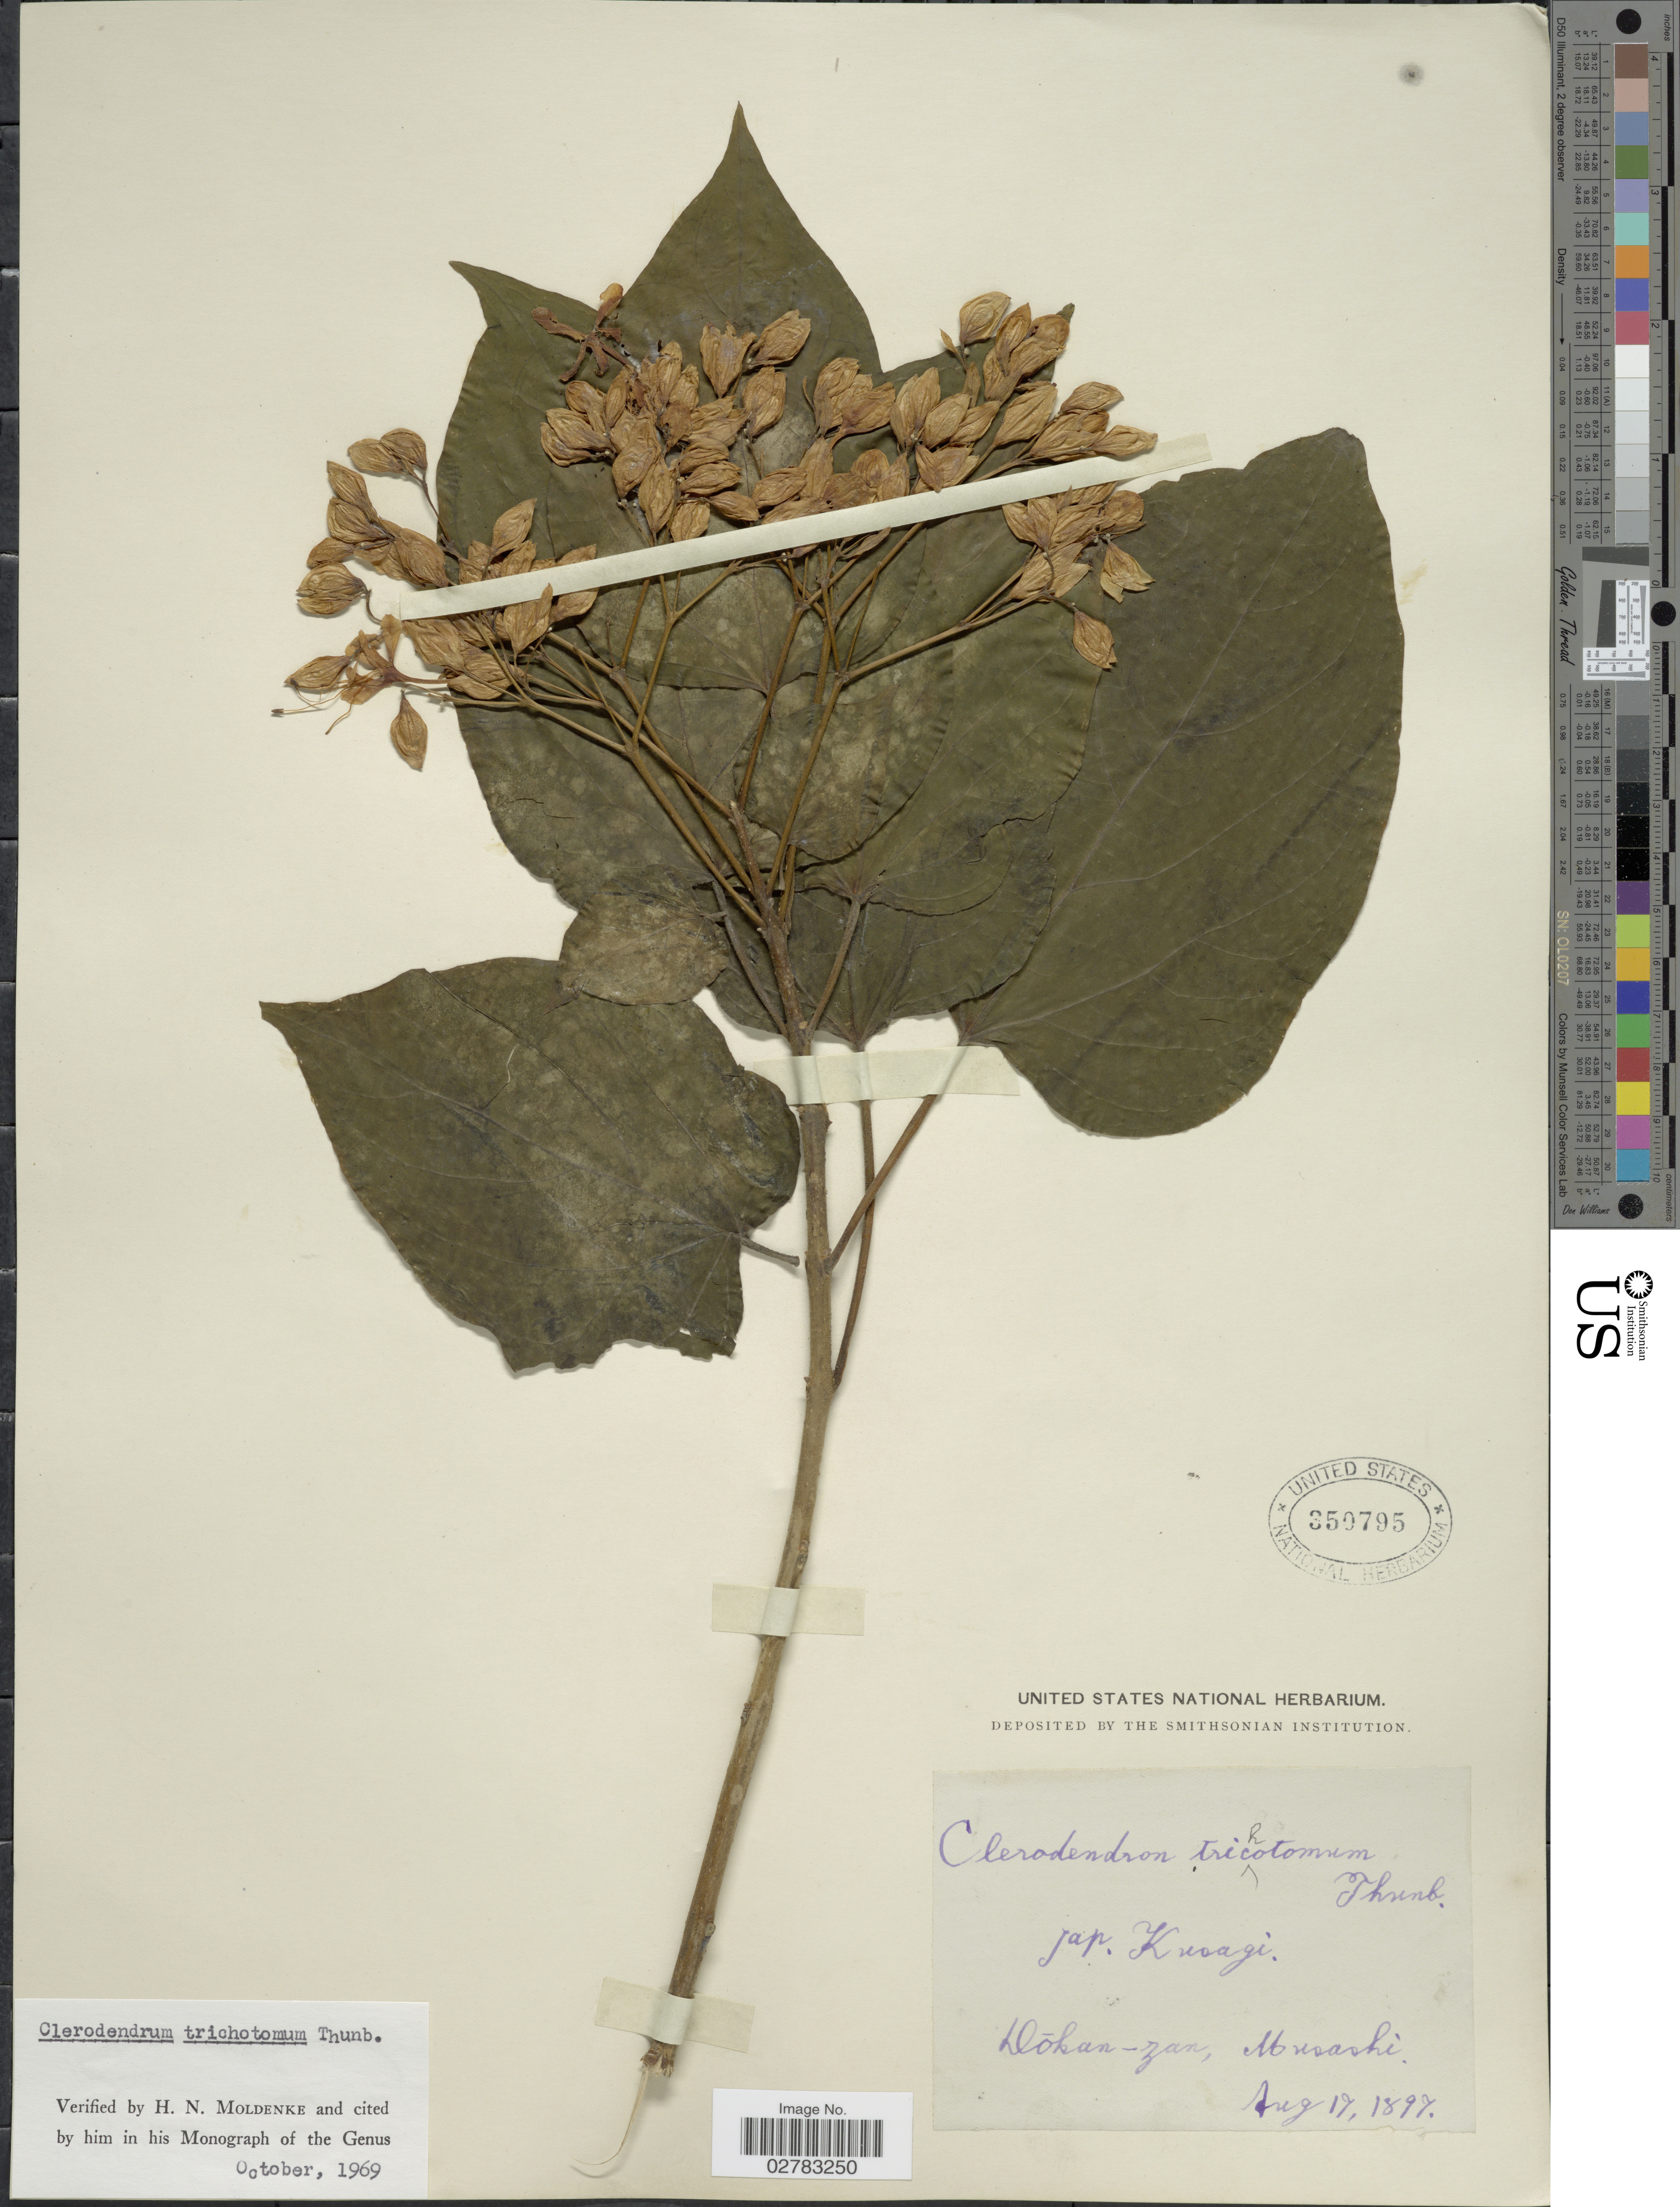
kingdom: Plantae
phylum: Tracheophyta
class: Magnoliopsida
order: Lamiales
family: Lamiaceae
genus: Clerodendrum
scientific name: Clerodendrum trichotomum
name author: Thunb.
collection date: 1897-08-17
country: Japan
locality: Dókan-zan, Musashi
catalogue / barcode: US 350795